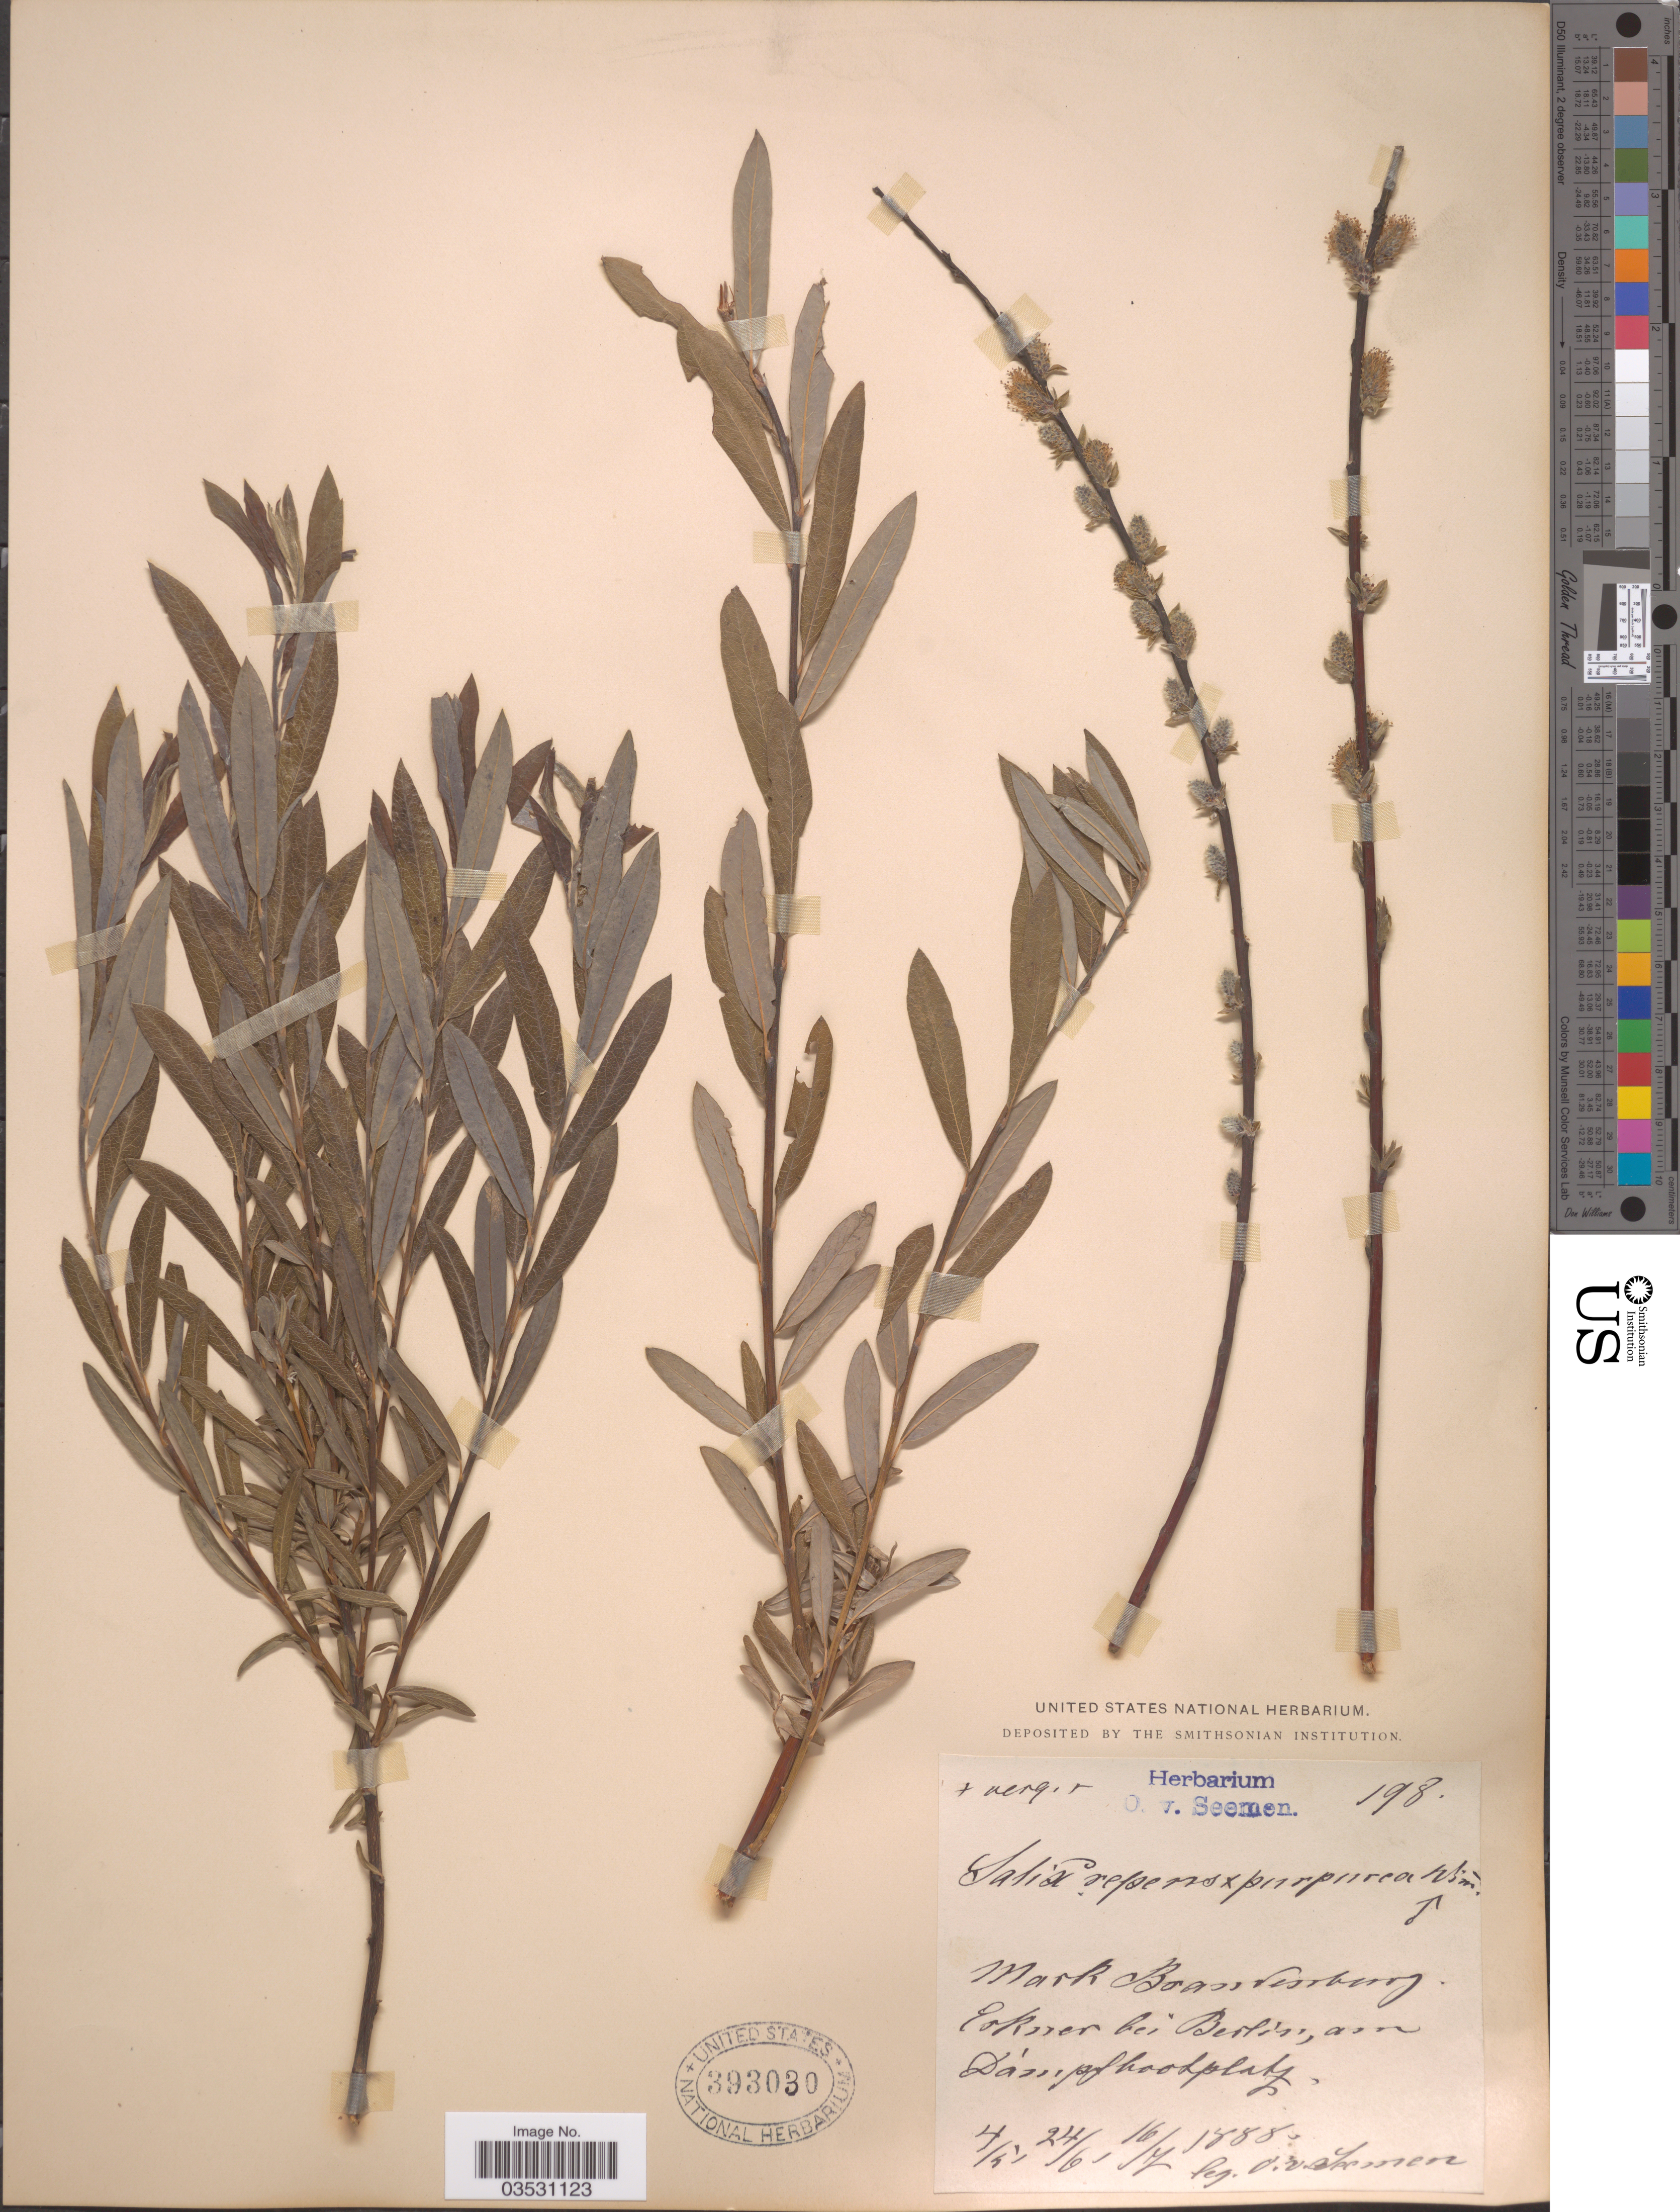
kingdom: Plantae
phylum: Tracheophyta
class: Magnoliopsida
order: Malpighiales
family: Salicaceae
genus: Salix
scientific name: Salix repens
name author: L.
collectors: K. O. von Seemen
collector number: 198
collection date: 1885-05-04/1885-07-16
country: Germany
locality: Mark Brandenburg. Erkner bei Berlin, am Dámpfhootplatz [interpreted].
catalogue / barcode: US 393030